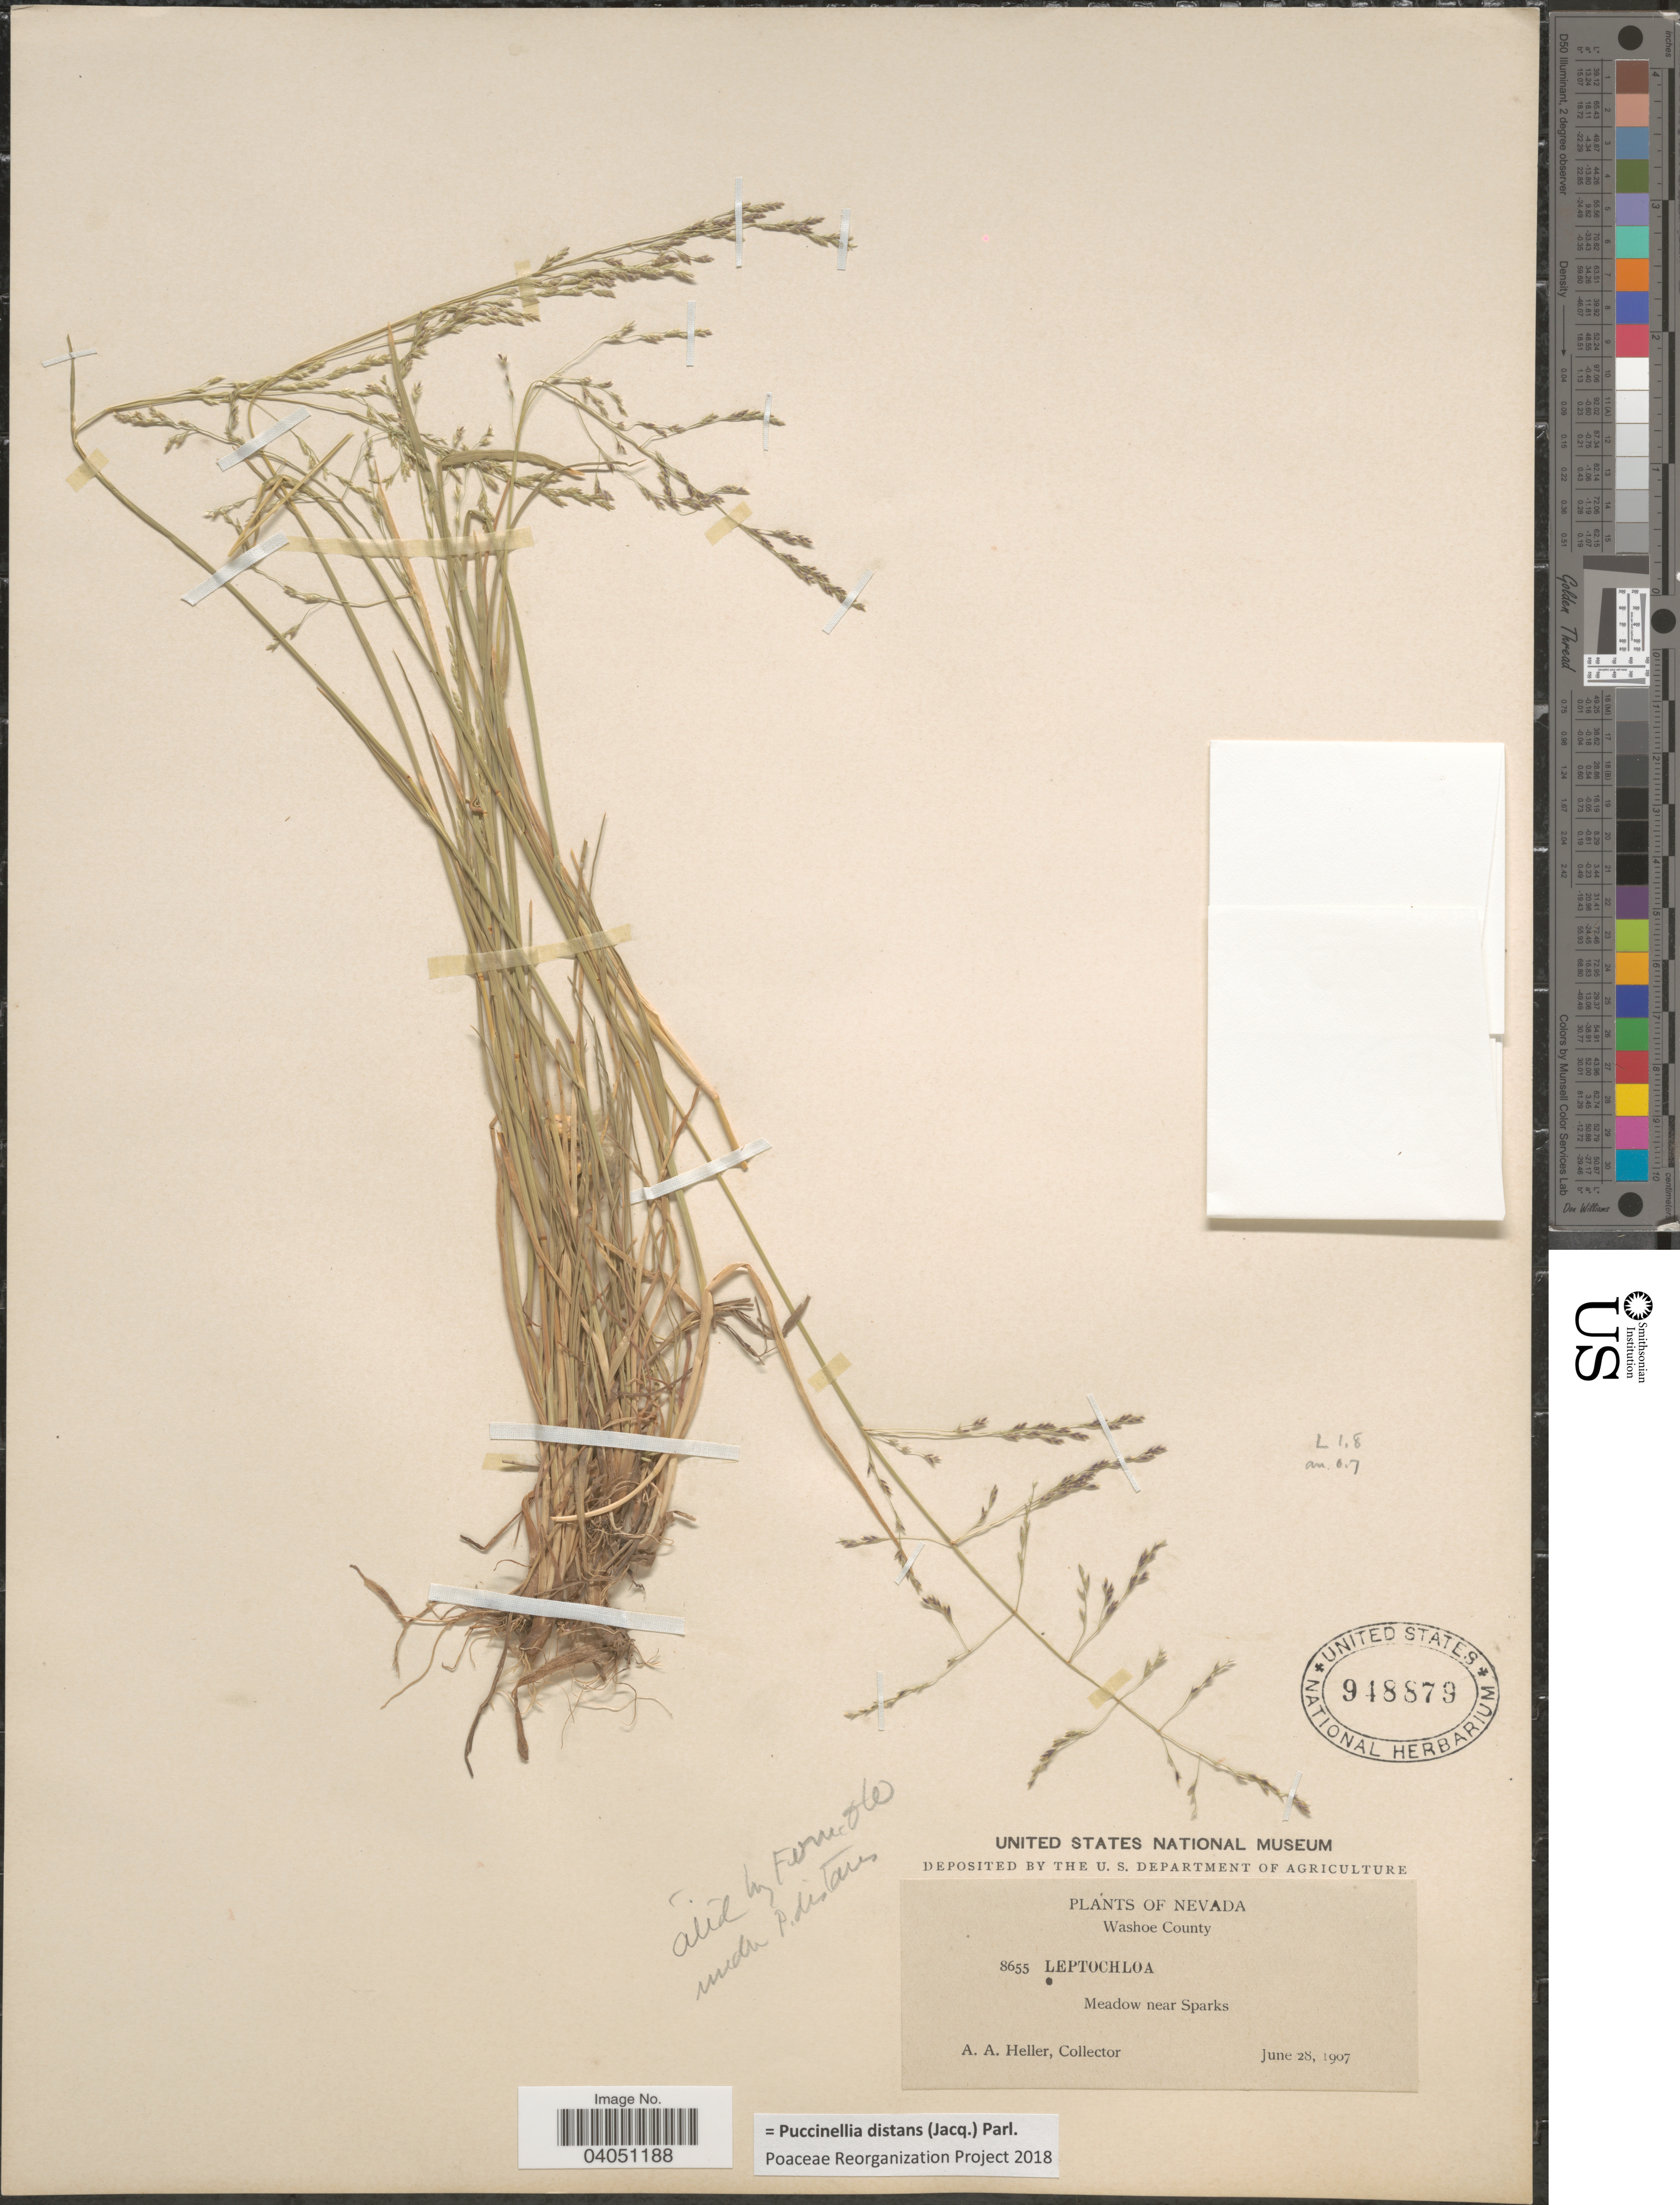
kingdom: Plantae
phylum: Tracheophyta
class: Liliopsida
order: Poales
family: Poaceae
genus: Puccinellia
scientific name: Puccinellia distans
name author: (Jacq.) Parl.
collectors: A. A. Heller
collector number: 8655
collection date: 1907-07-28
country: United States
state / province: Nevada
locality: Washoe County. Meadow near Sparks.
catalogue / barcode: US 948879